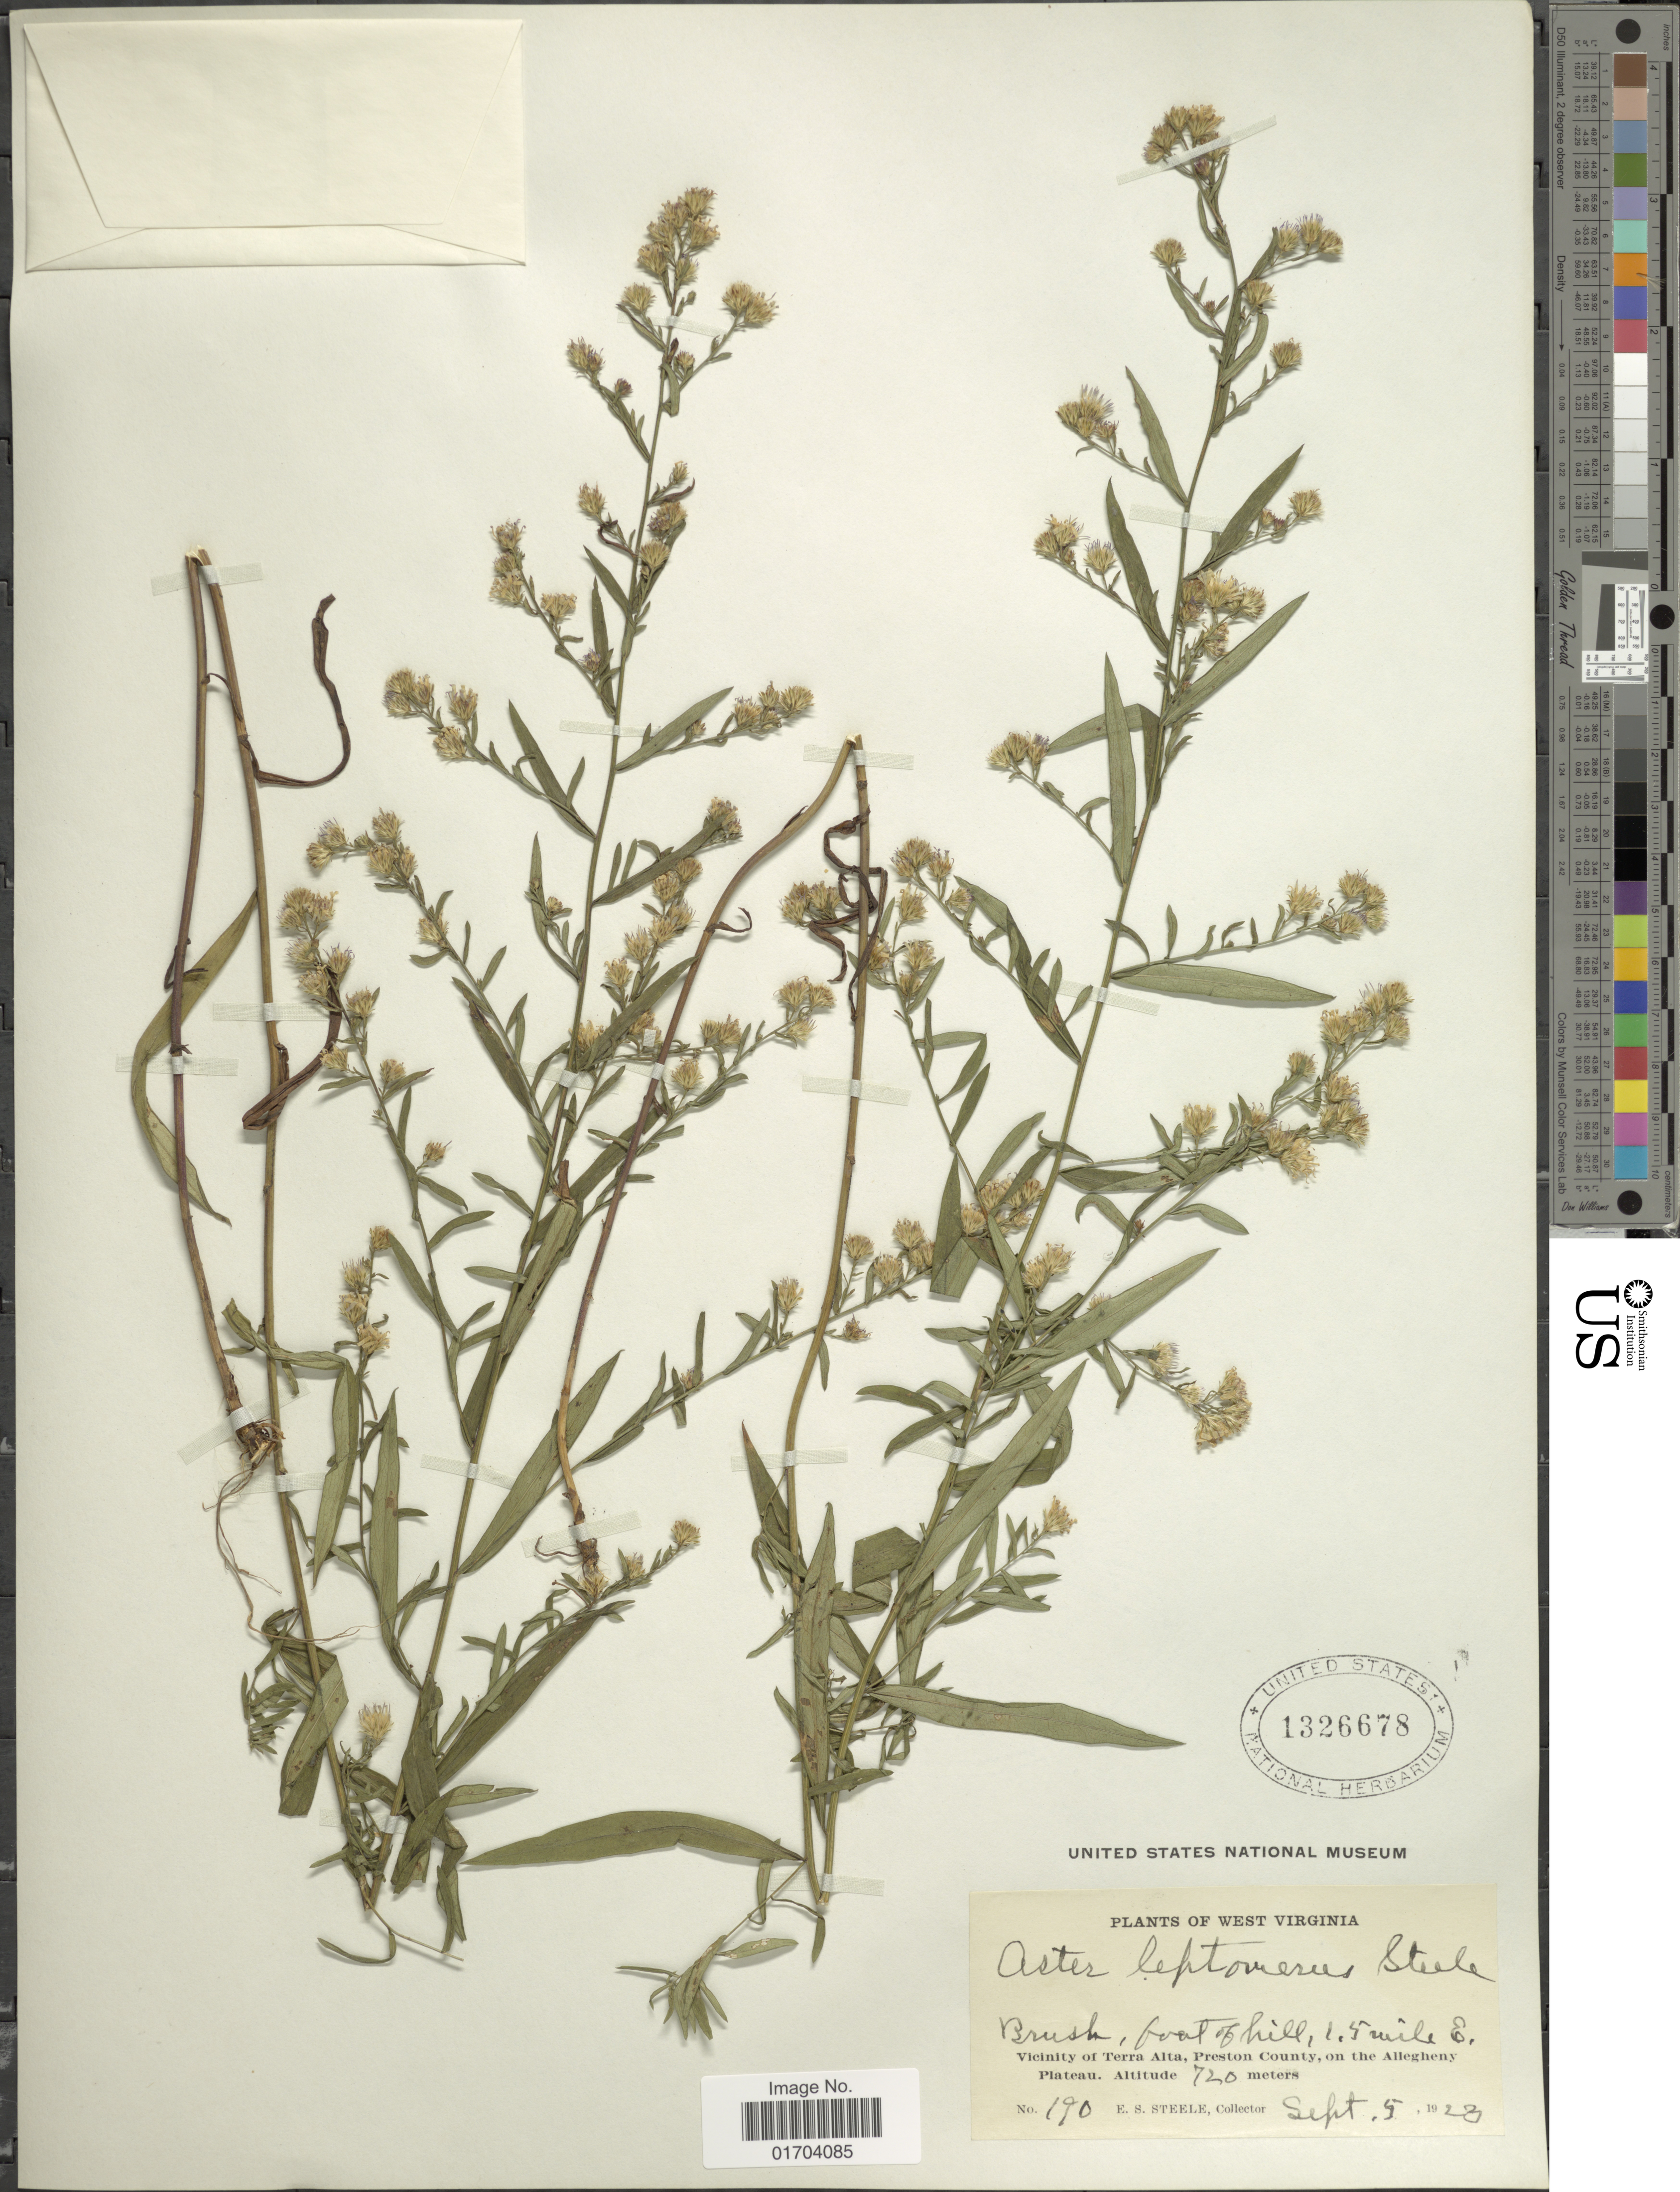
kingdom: Plantae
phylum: Tracheophyta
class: Magnoliopsida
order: Asterales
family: Asteraceae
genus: Aster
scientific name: Aster leptomerus E.S. Steele sp. nov. ined.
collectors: E. Steele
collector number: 190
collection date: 1923-09-05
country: United States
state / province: West Virginia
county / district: Preston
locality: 1.5 mile E., Vicinity of Terra Alta, Preston County, on the Allegheny Plateau.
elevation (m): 720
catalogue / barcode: US 1326678